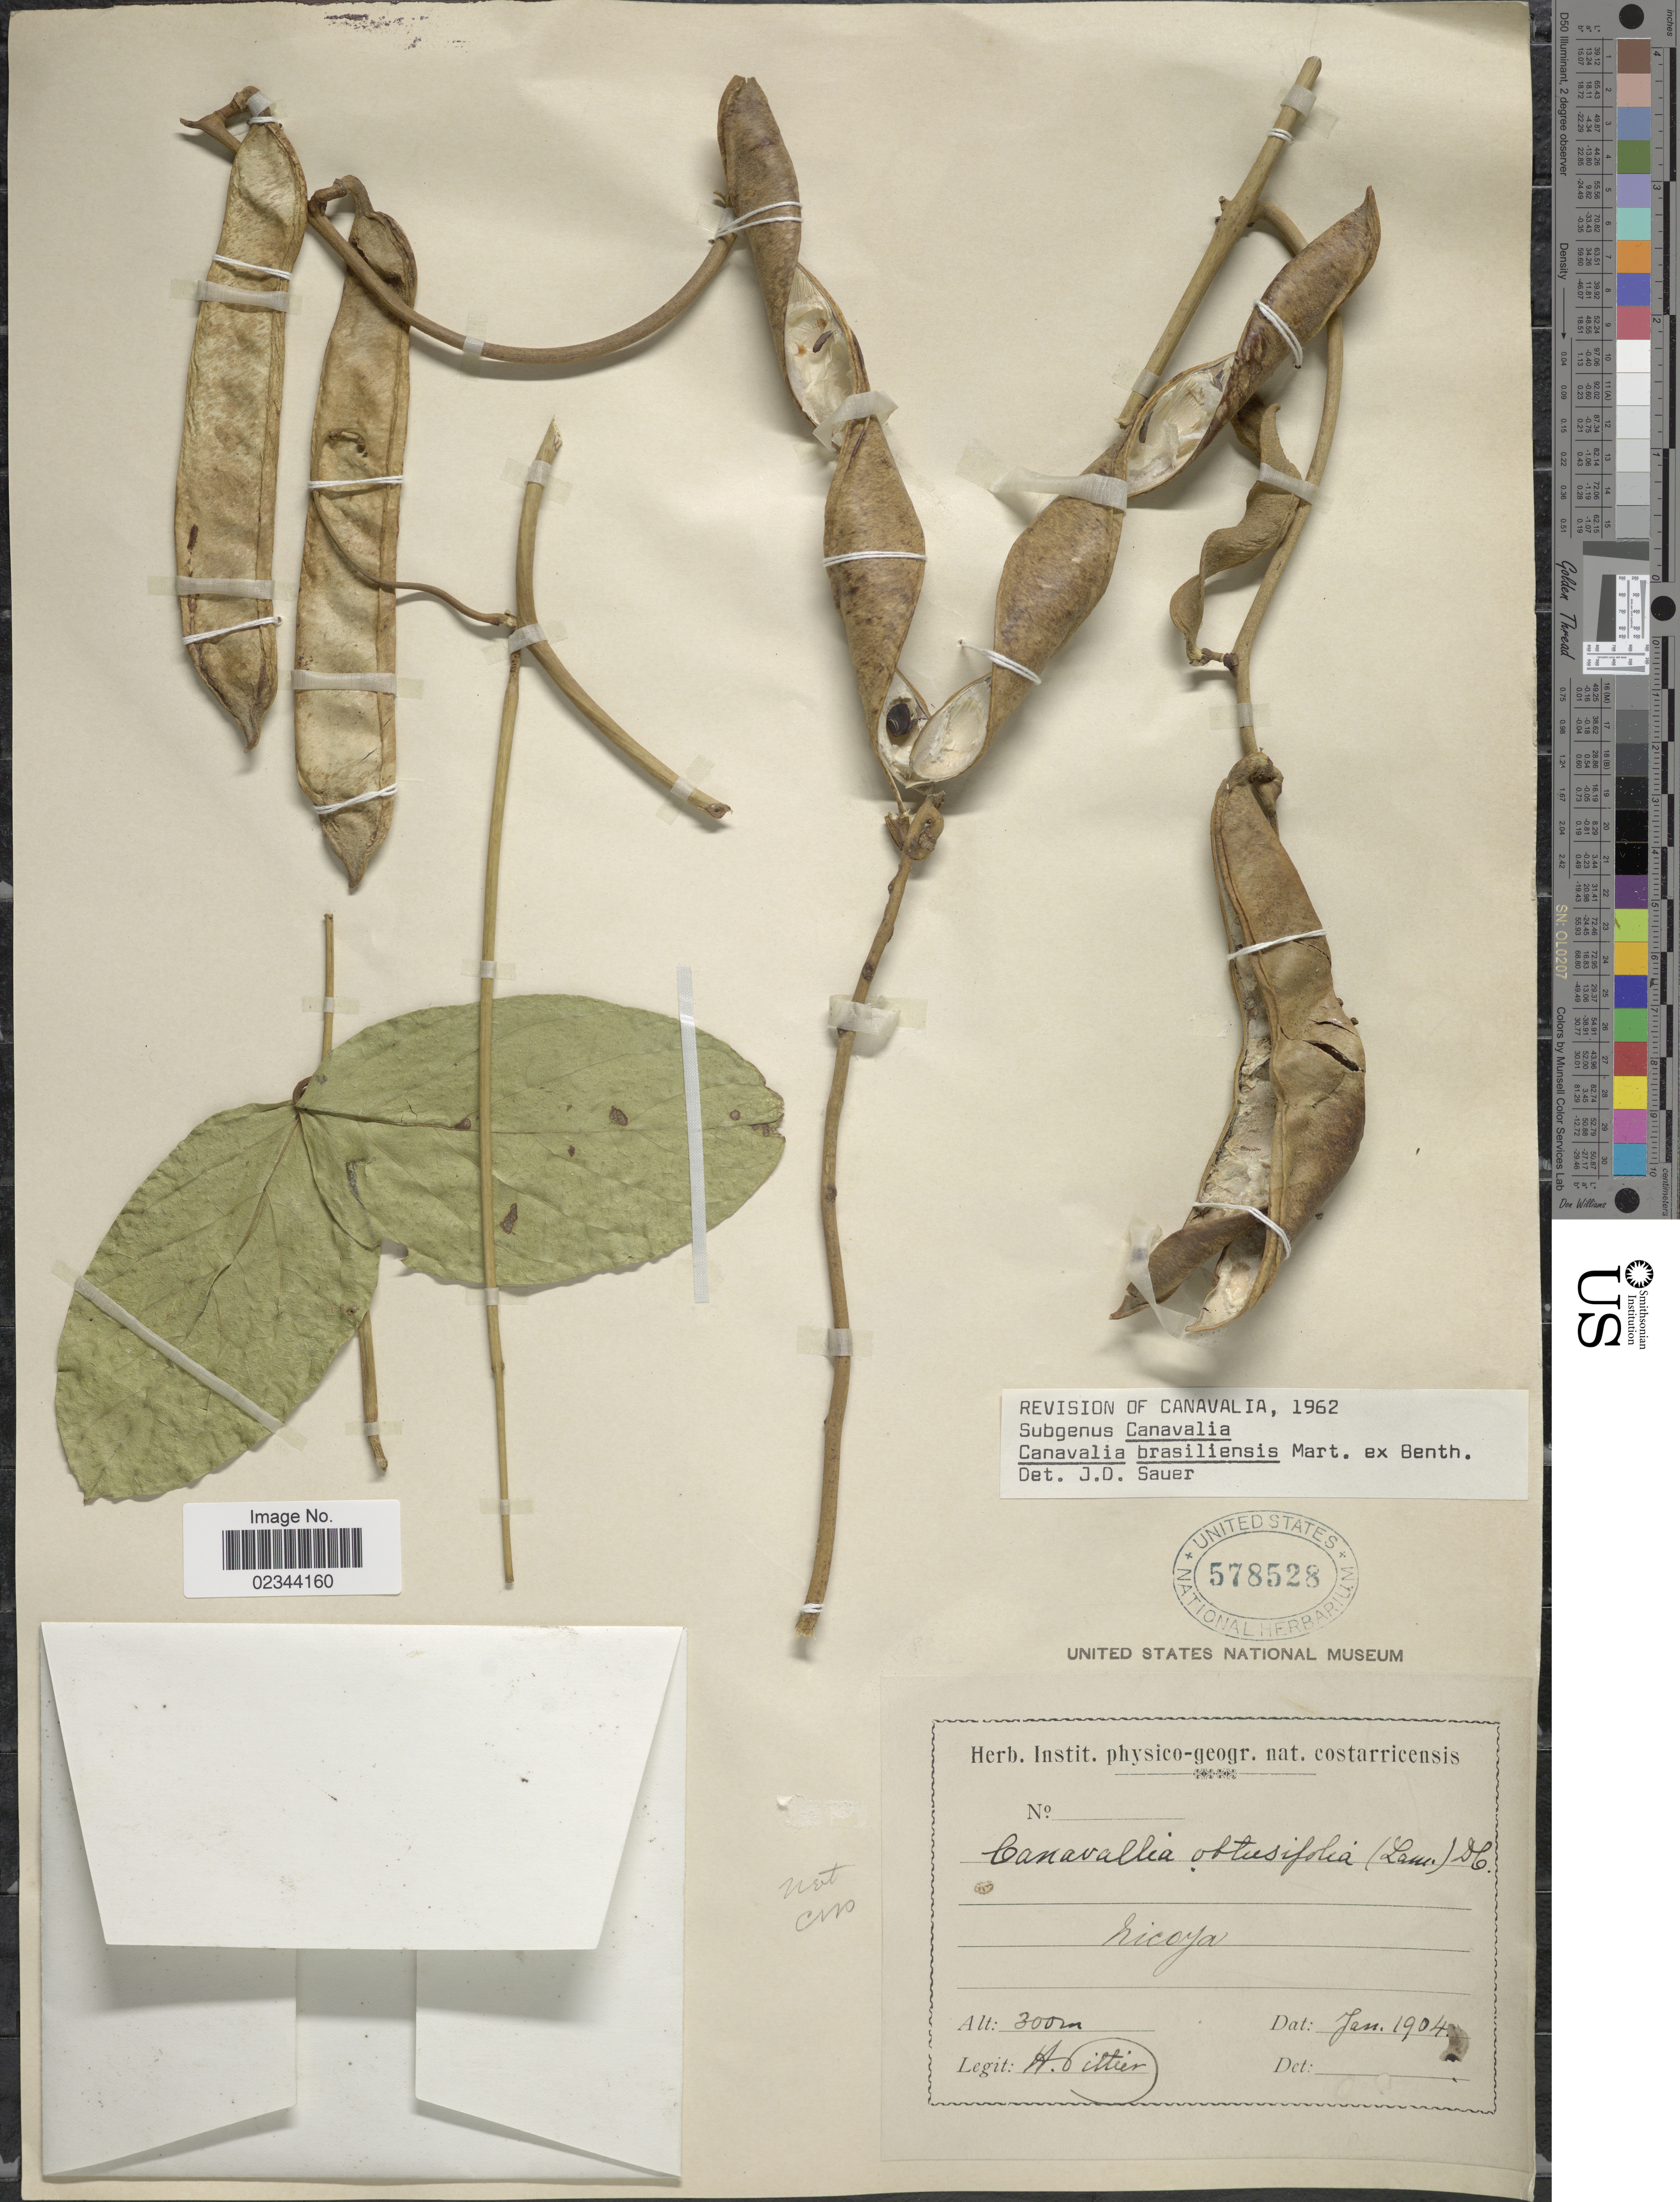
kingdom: Plantae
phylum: Tracheophyta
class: Magnoliopsida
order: Fabales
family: Fabaceae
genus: Canavalia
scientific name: Canavalia brasiliensis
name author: Mart. ex Benth.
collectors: H. F. Pittier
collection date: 1904-01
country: Costa Rica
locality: Nicoya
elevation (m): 300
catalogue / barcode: US 578528